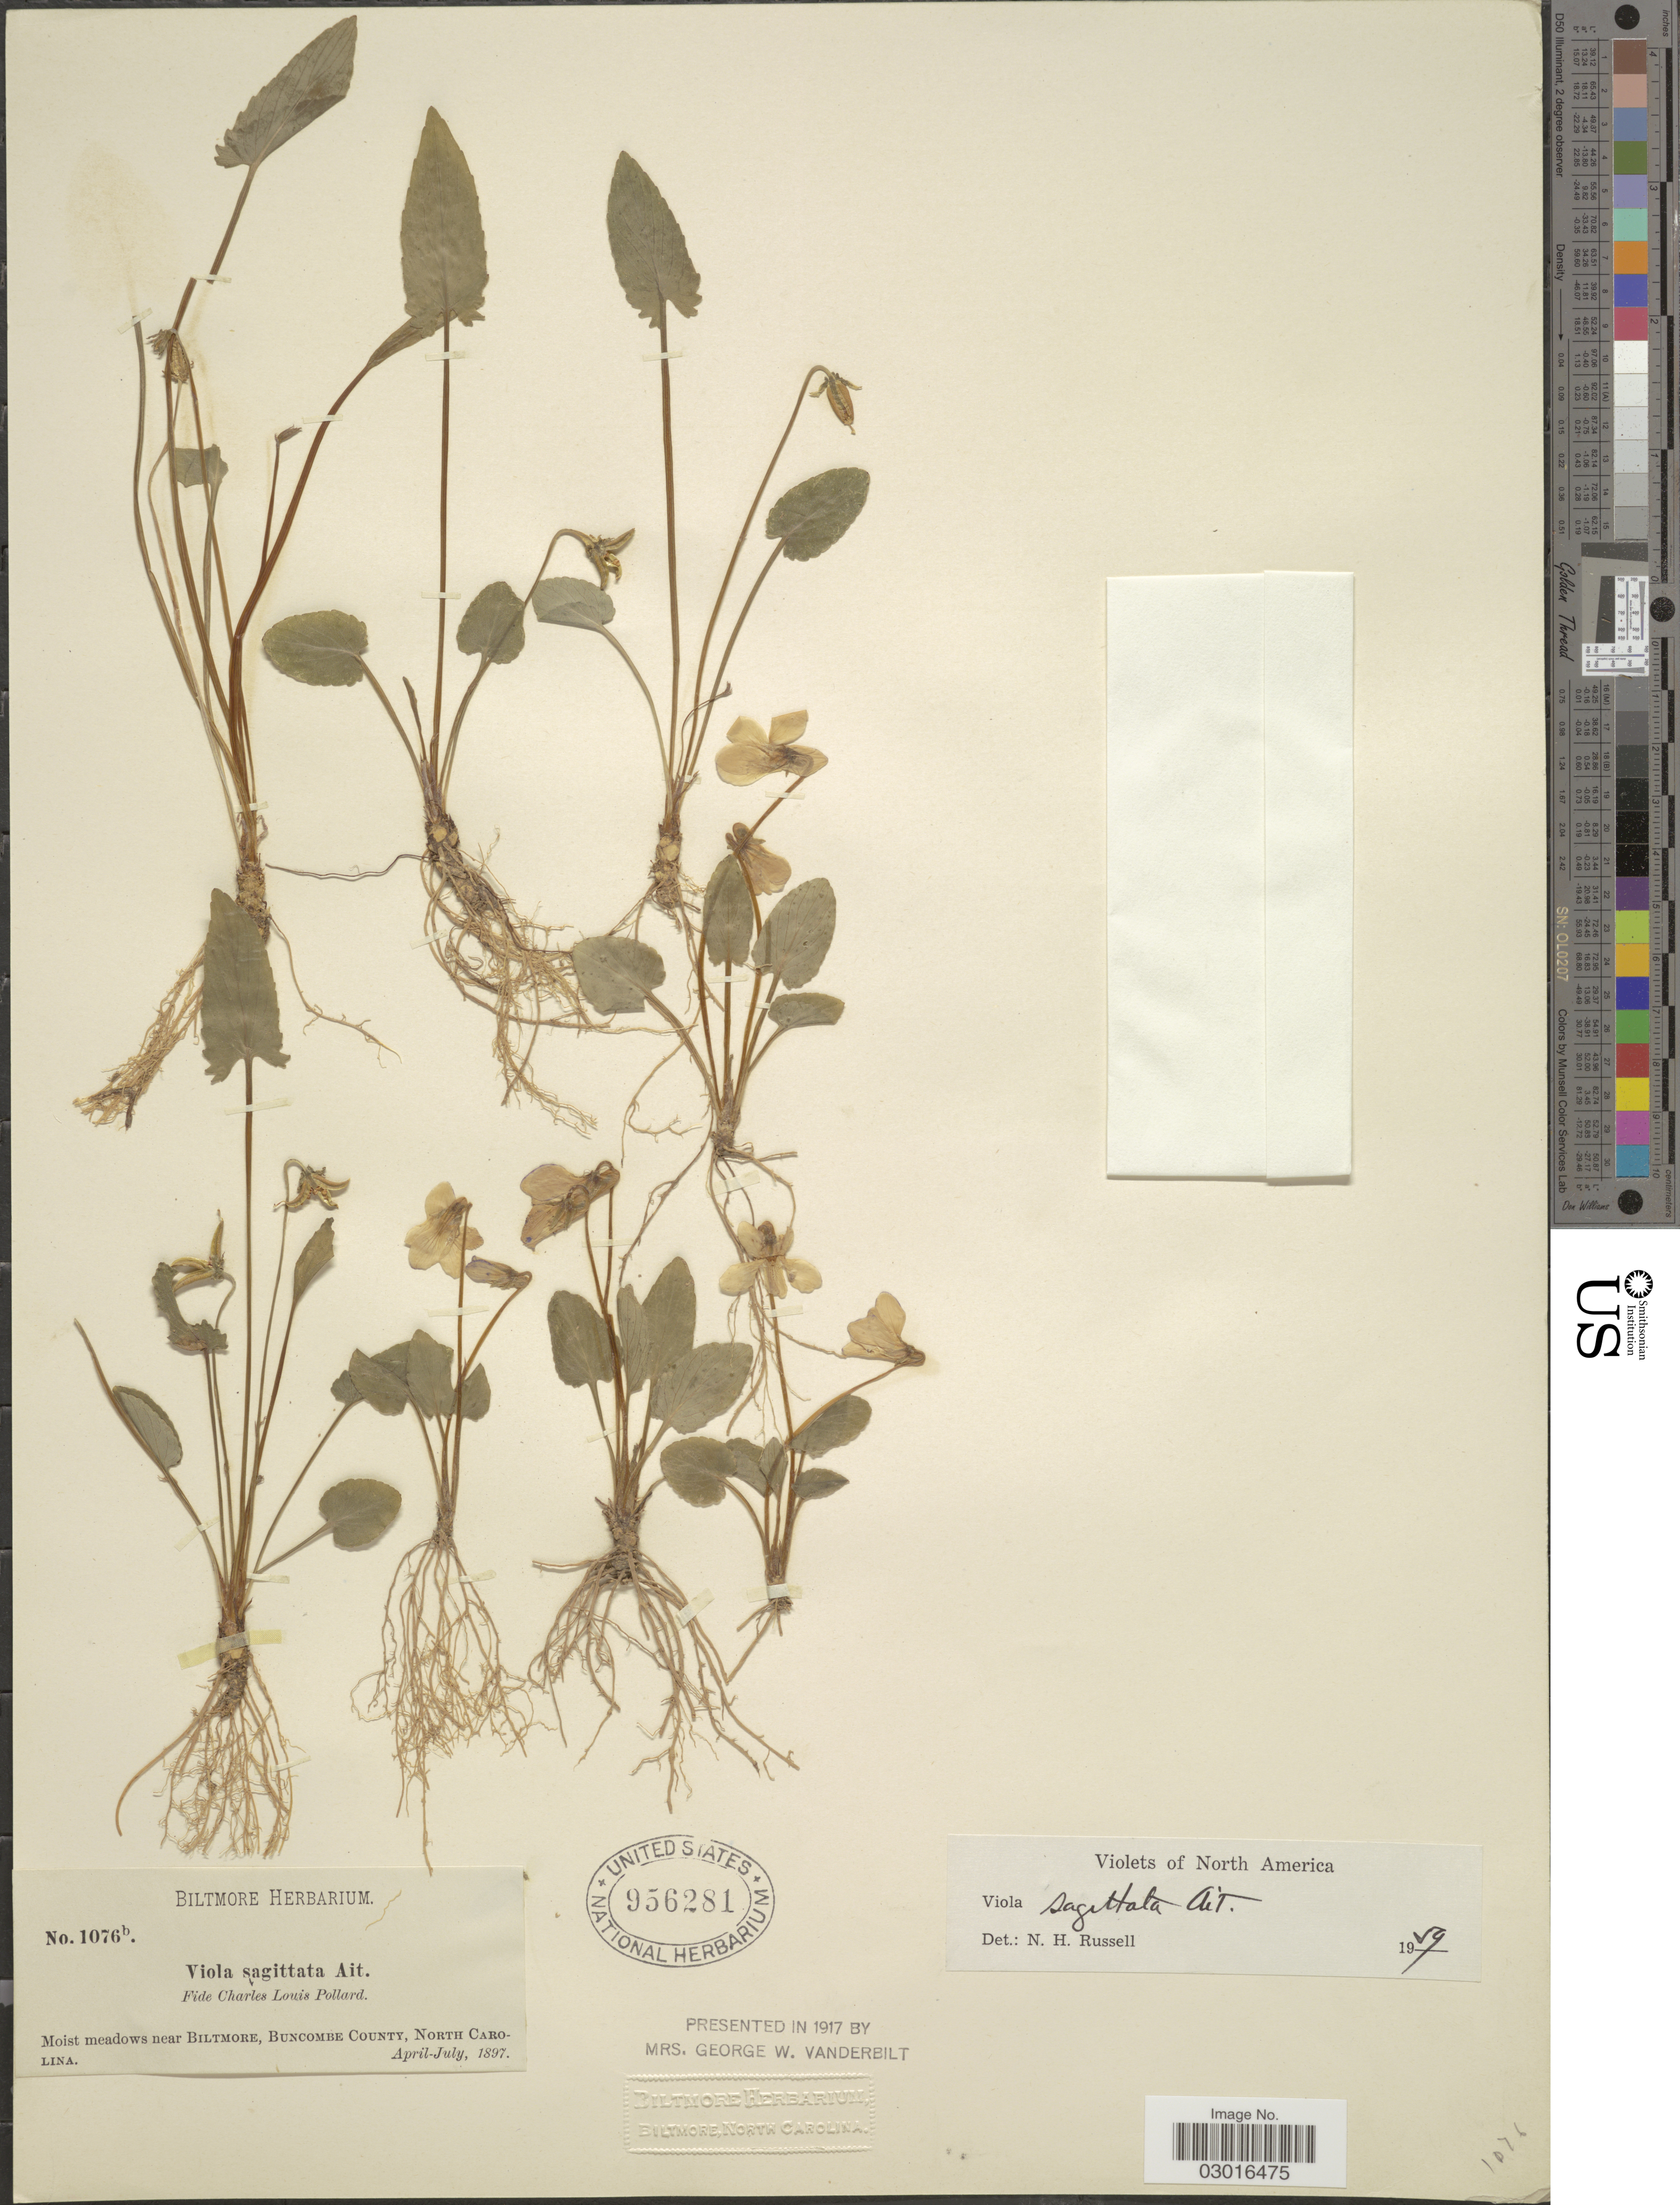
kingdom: Plantae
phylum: Tracheophyta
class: Magnoliopsida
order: Malpighiales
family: Violaceae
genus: Viola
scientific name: Viola sagittata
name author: Aiton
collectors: ex herb. Biltmore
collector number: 1076b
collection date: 1897-04/1897-07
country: United States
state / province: North Carolina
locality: Near Biltmore, Buncombe County.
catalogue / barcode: US 956281